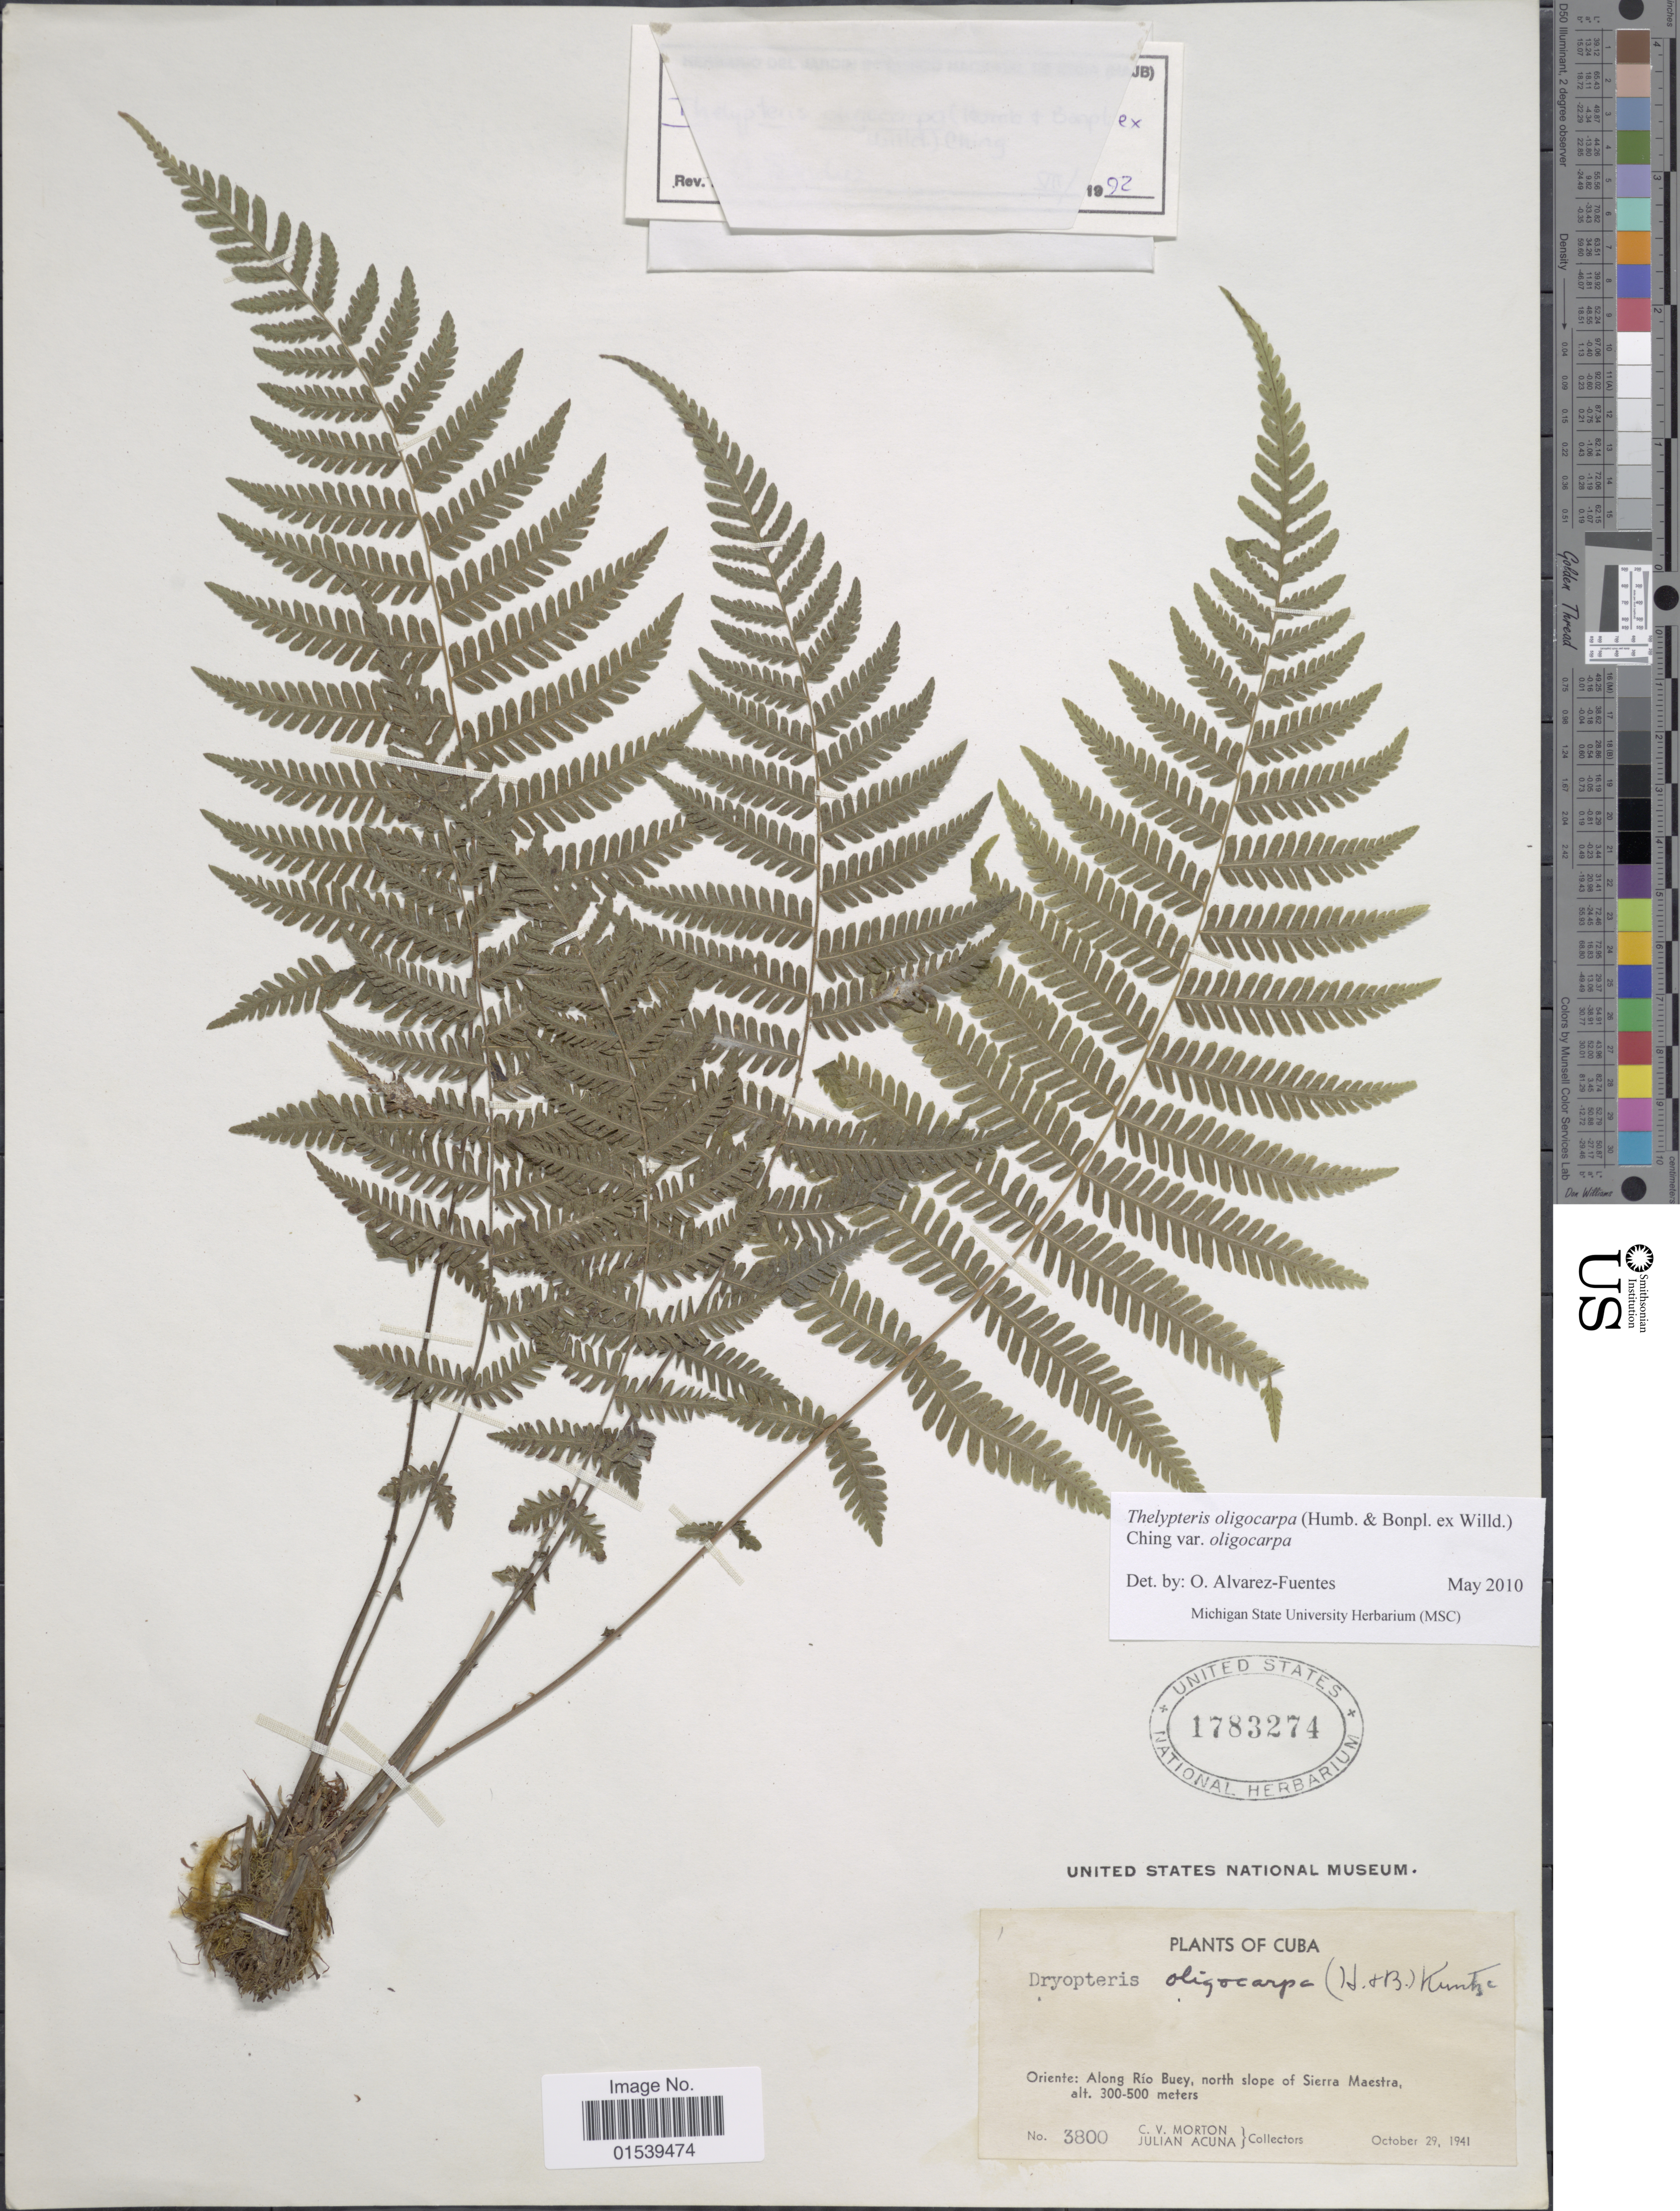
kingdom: Plantae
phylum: Tracheophyta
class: Polypodiopsida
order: Polypodiales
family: Thelypteridaceae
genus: Amauropelta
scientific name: Amauropelta oligocarpa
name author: (Humb. & Bonpl. ex Willd.) Pic. Serm.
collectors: C. V. Morton & J. B. Acuña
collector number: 3800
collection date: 1941-10-29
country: Cuba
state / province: Oriente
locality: Oriente: along Rio Buey, north slope of Sierra Maestra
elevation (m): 300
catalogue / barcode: US 1783274